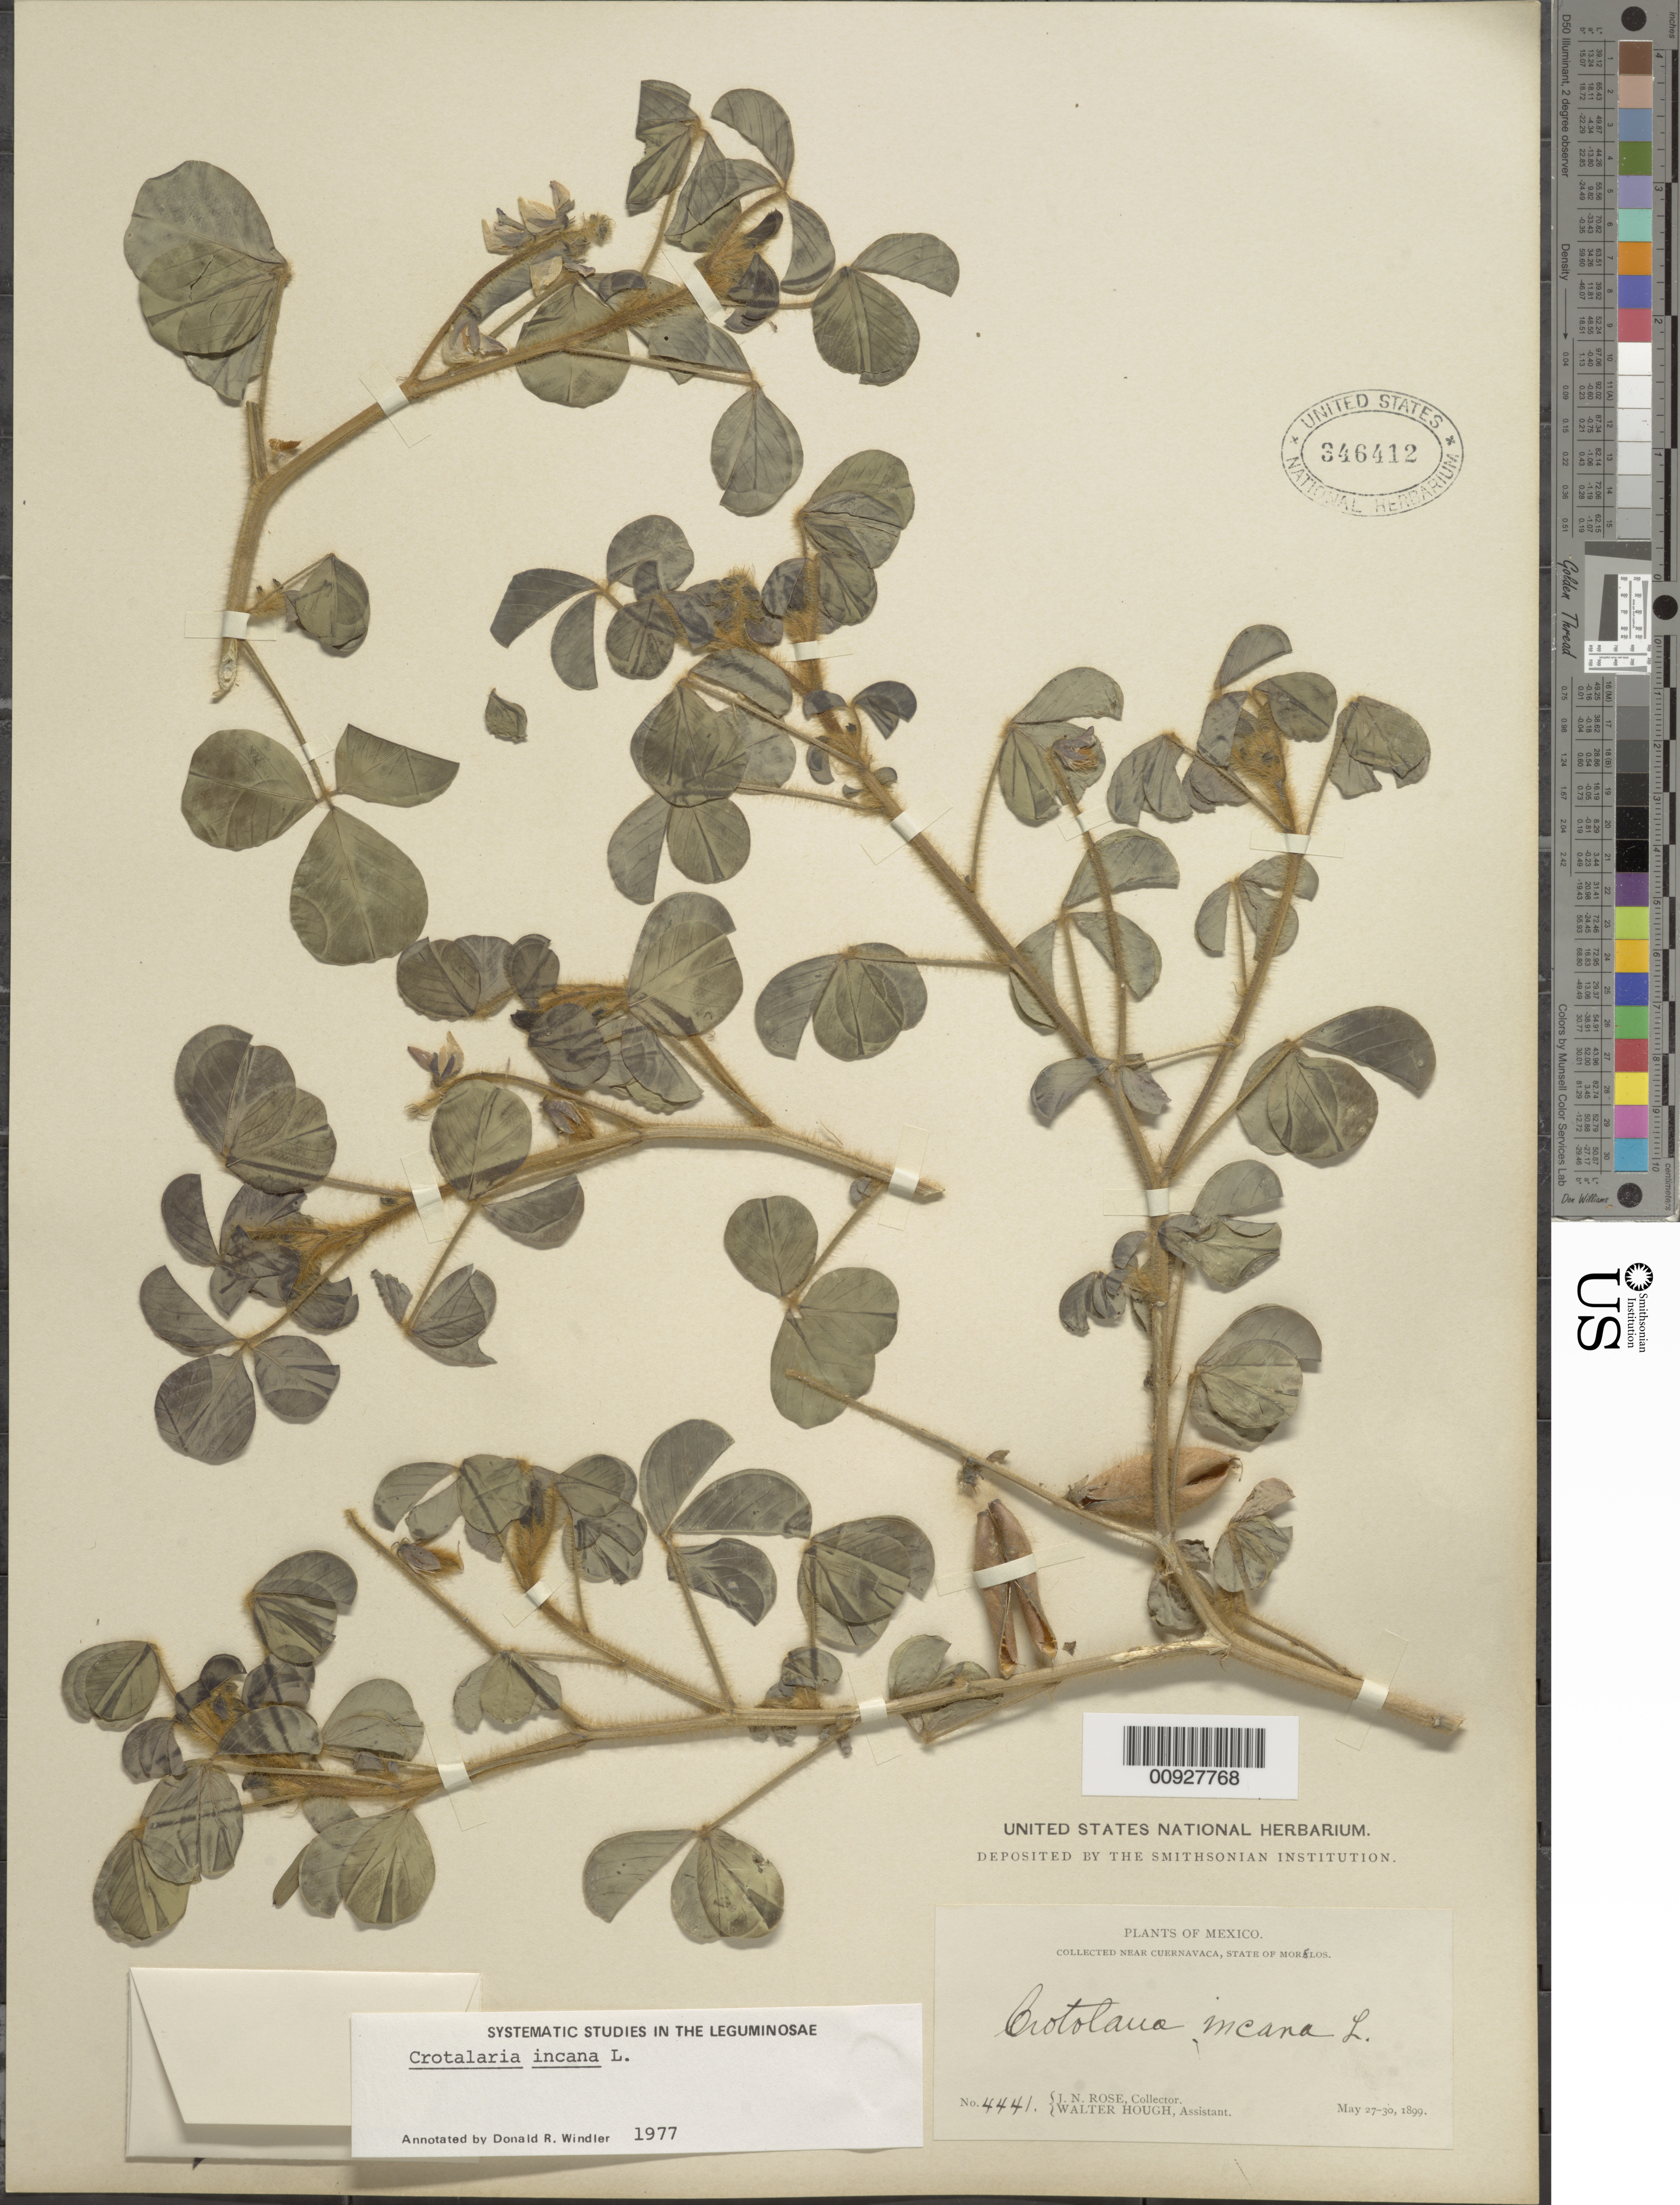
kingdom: Plantae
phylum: Tracheophyta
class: Magnoliopsida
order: Fabales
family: Fabaceae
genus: Crotalaria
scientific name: Crotalaria incana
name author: L.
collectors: J. N. Rose & W. Hough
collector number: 4441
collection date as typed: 27 May 1899 to 30 May 1899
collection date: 1899-05-27/1899-05-30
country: Mexico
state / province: Morelos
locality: Near Cuernavaca, State of Morelos.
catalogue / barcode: US 346412